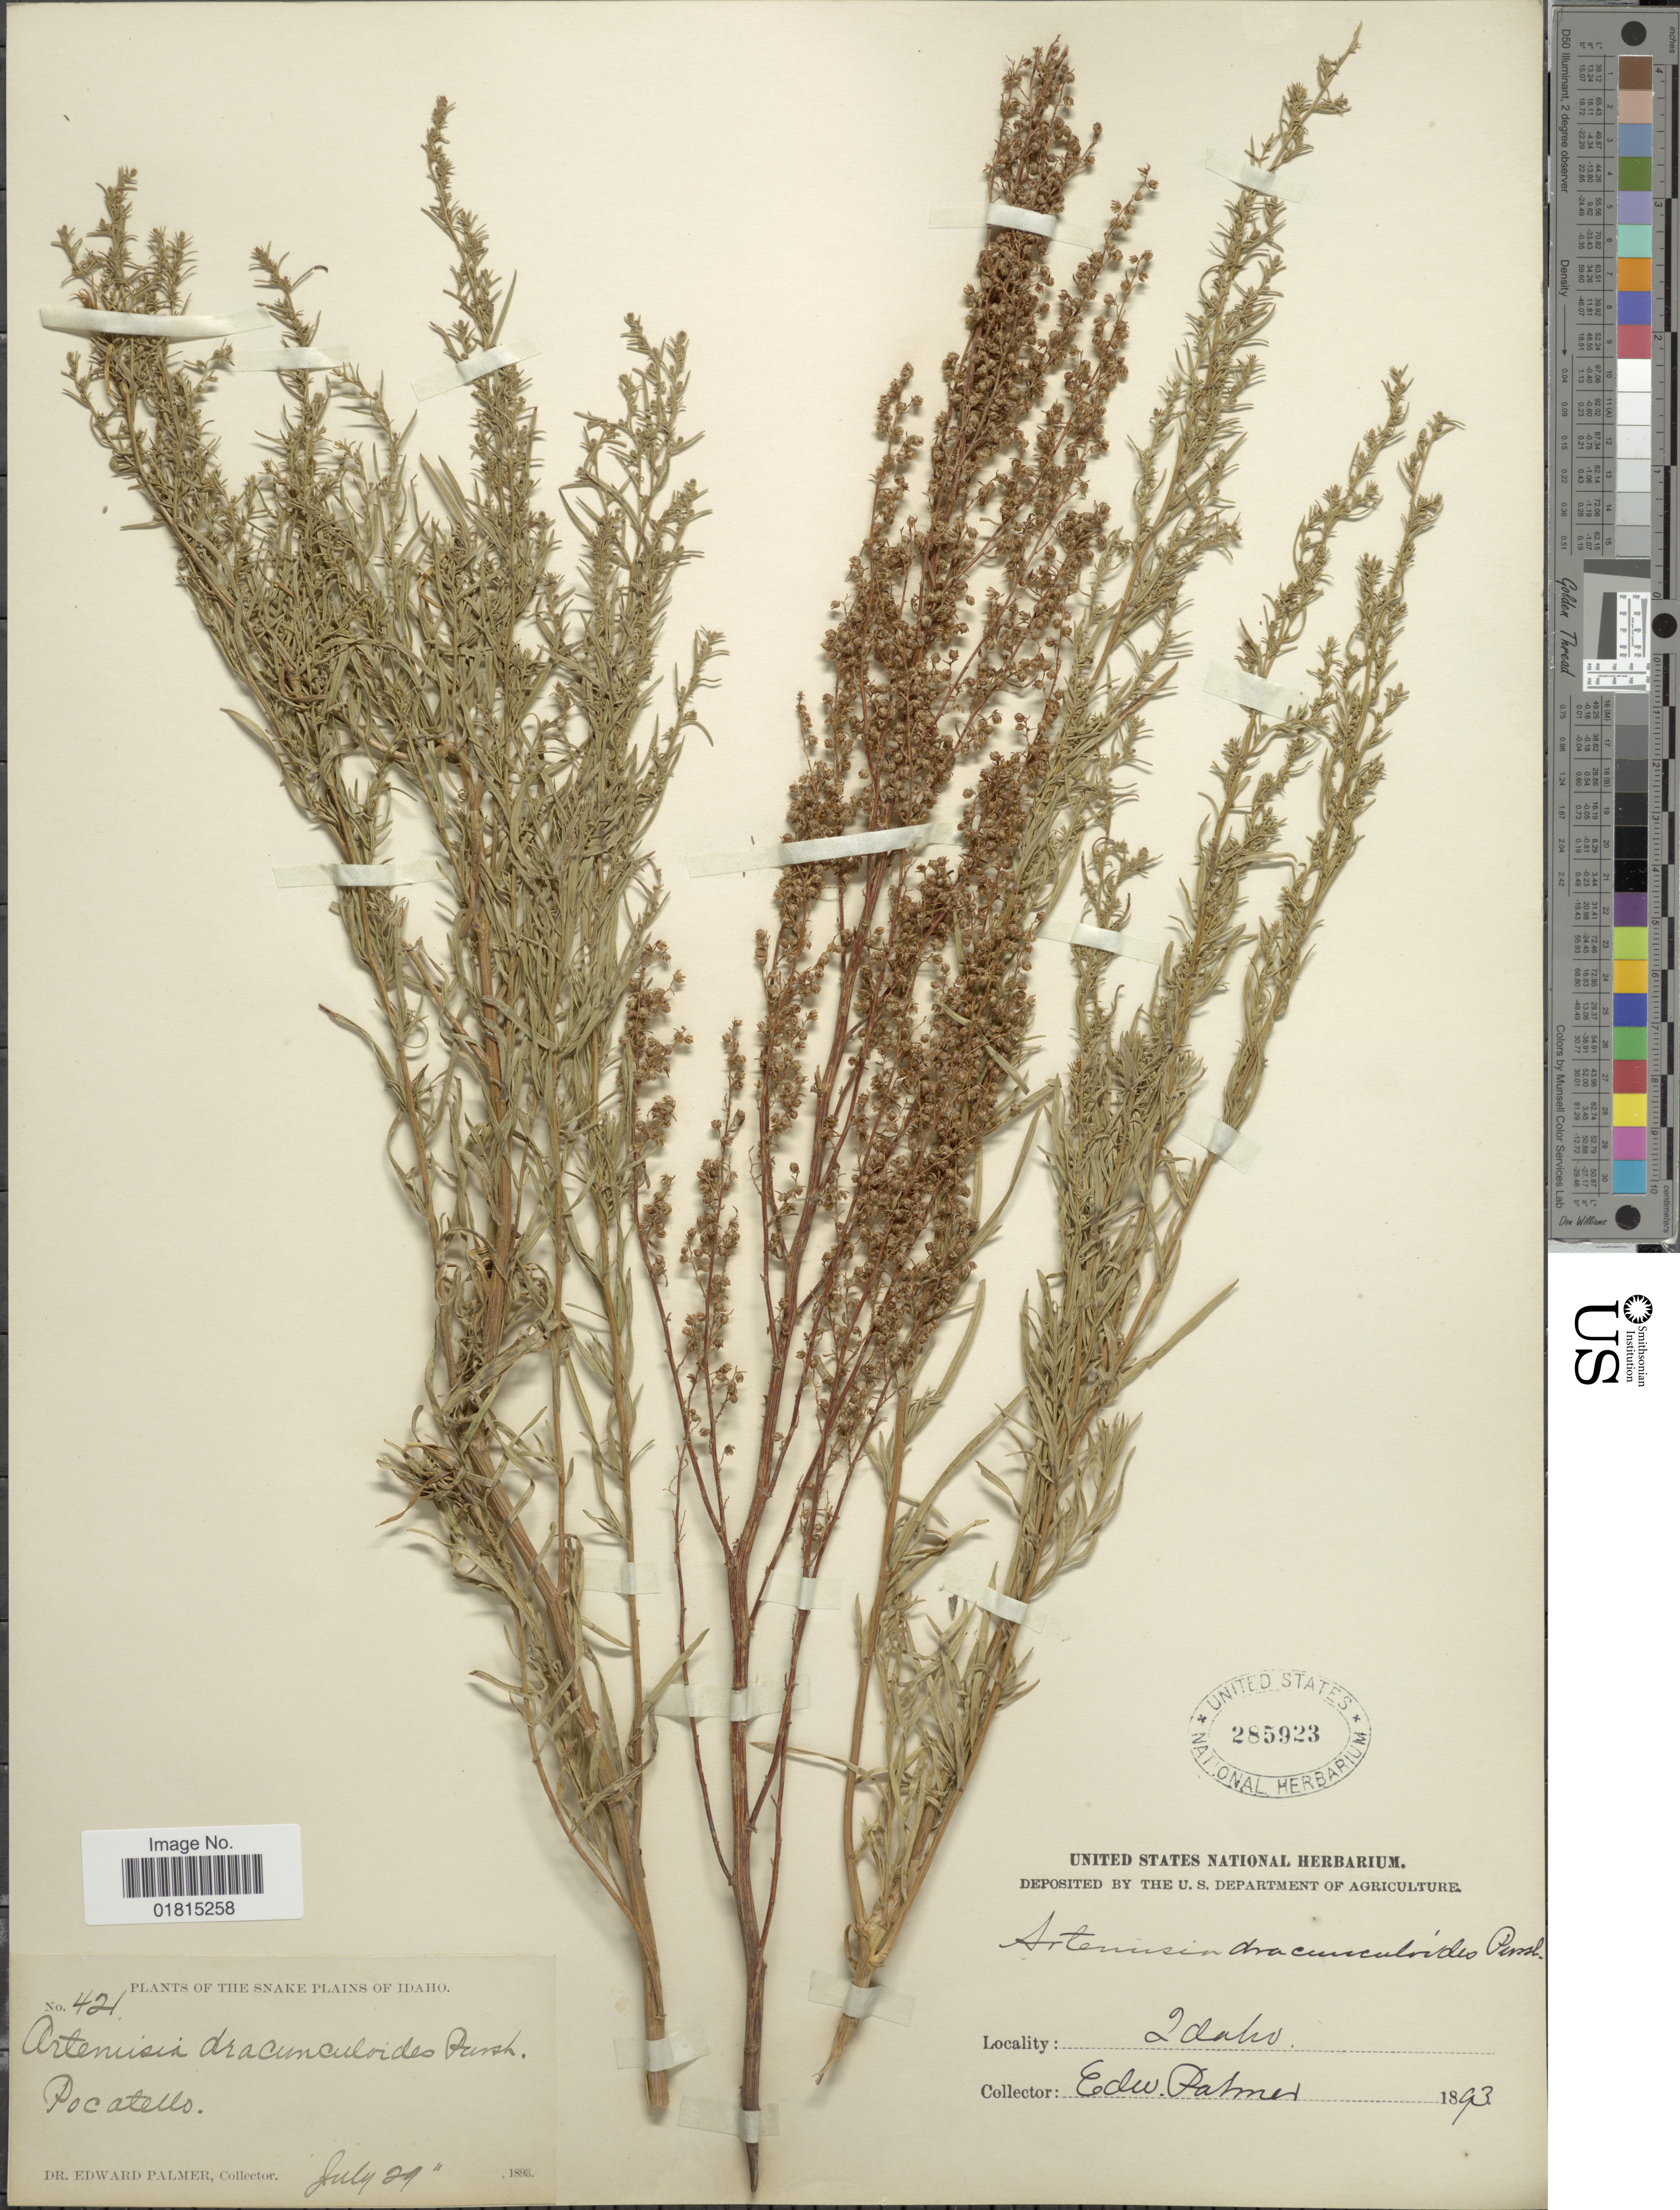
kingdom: Plantae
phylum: Tracheophyta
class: Magnoliopsida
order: Asterales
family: Asteraceae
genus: Artemisia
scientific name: Artemisia dracunculoides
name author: Pursh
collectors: E. Palmer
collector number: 421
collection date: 1893-07-29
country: United States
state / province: Idaho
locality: Snake plains of Idaho. Pocatello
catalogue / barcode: US 285923